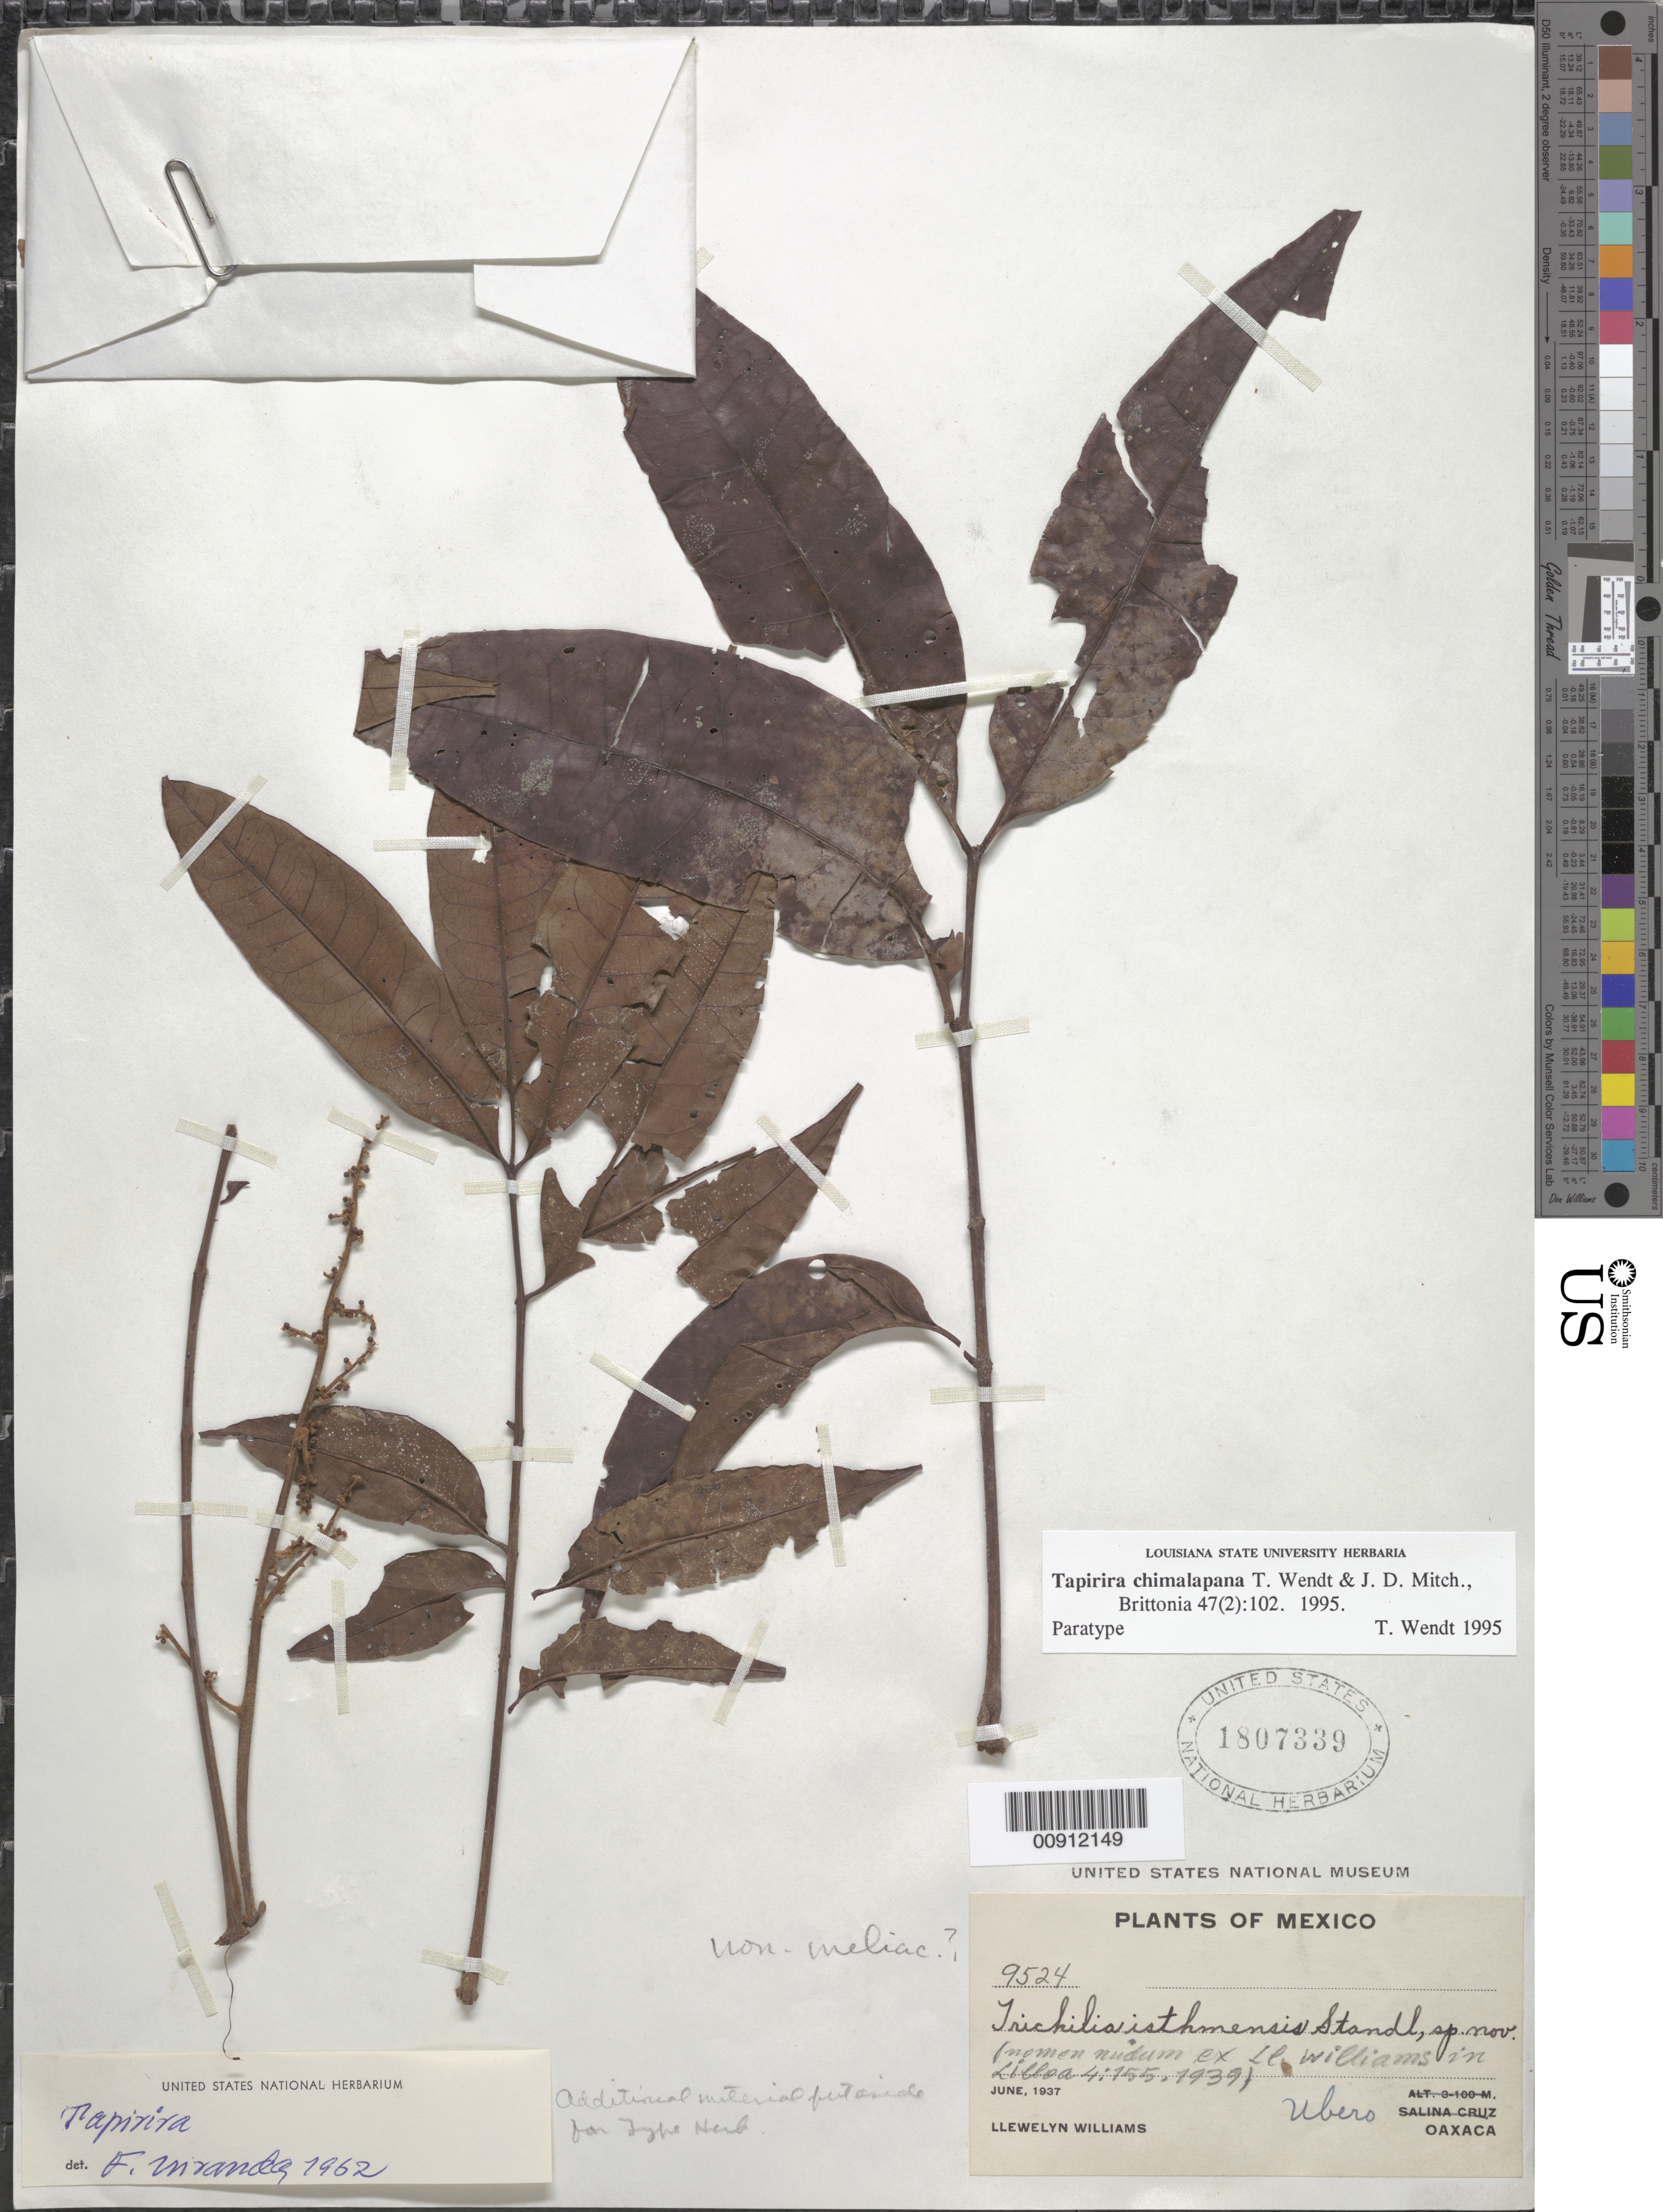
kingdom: Plantae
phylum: Tracheophyta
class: Magnoliopsida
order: Sapindales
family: Anacardiaceae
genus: Tapirira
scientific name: Tapirira chimalapana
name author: T. Wendt & J.D. Mitch.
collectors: L. Williams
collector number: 9524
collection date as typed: Jun 1937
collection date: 1937-06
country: Mexico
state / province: Oaxaca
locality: Ubero, Oaxaca.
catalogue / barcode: US 1807339